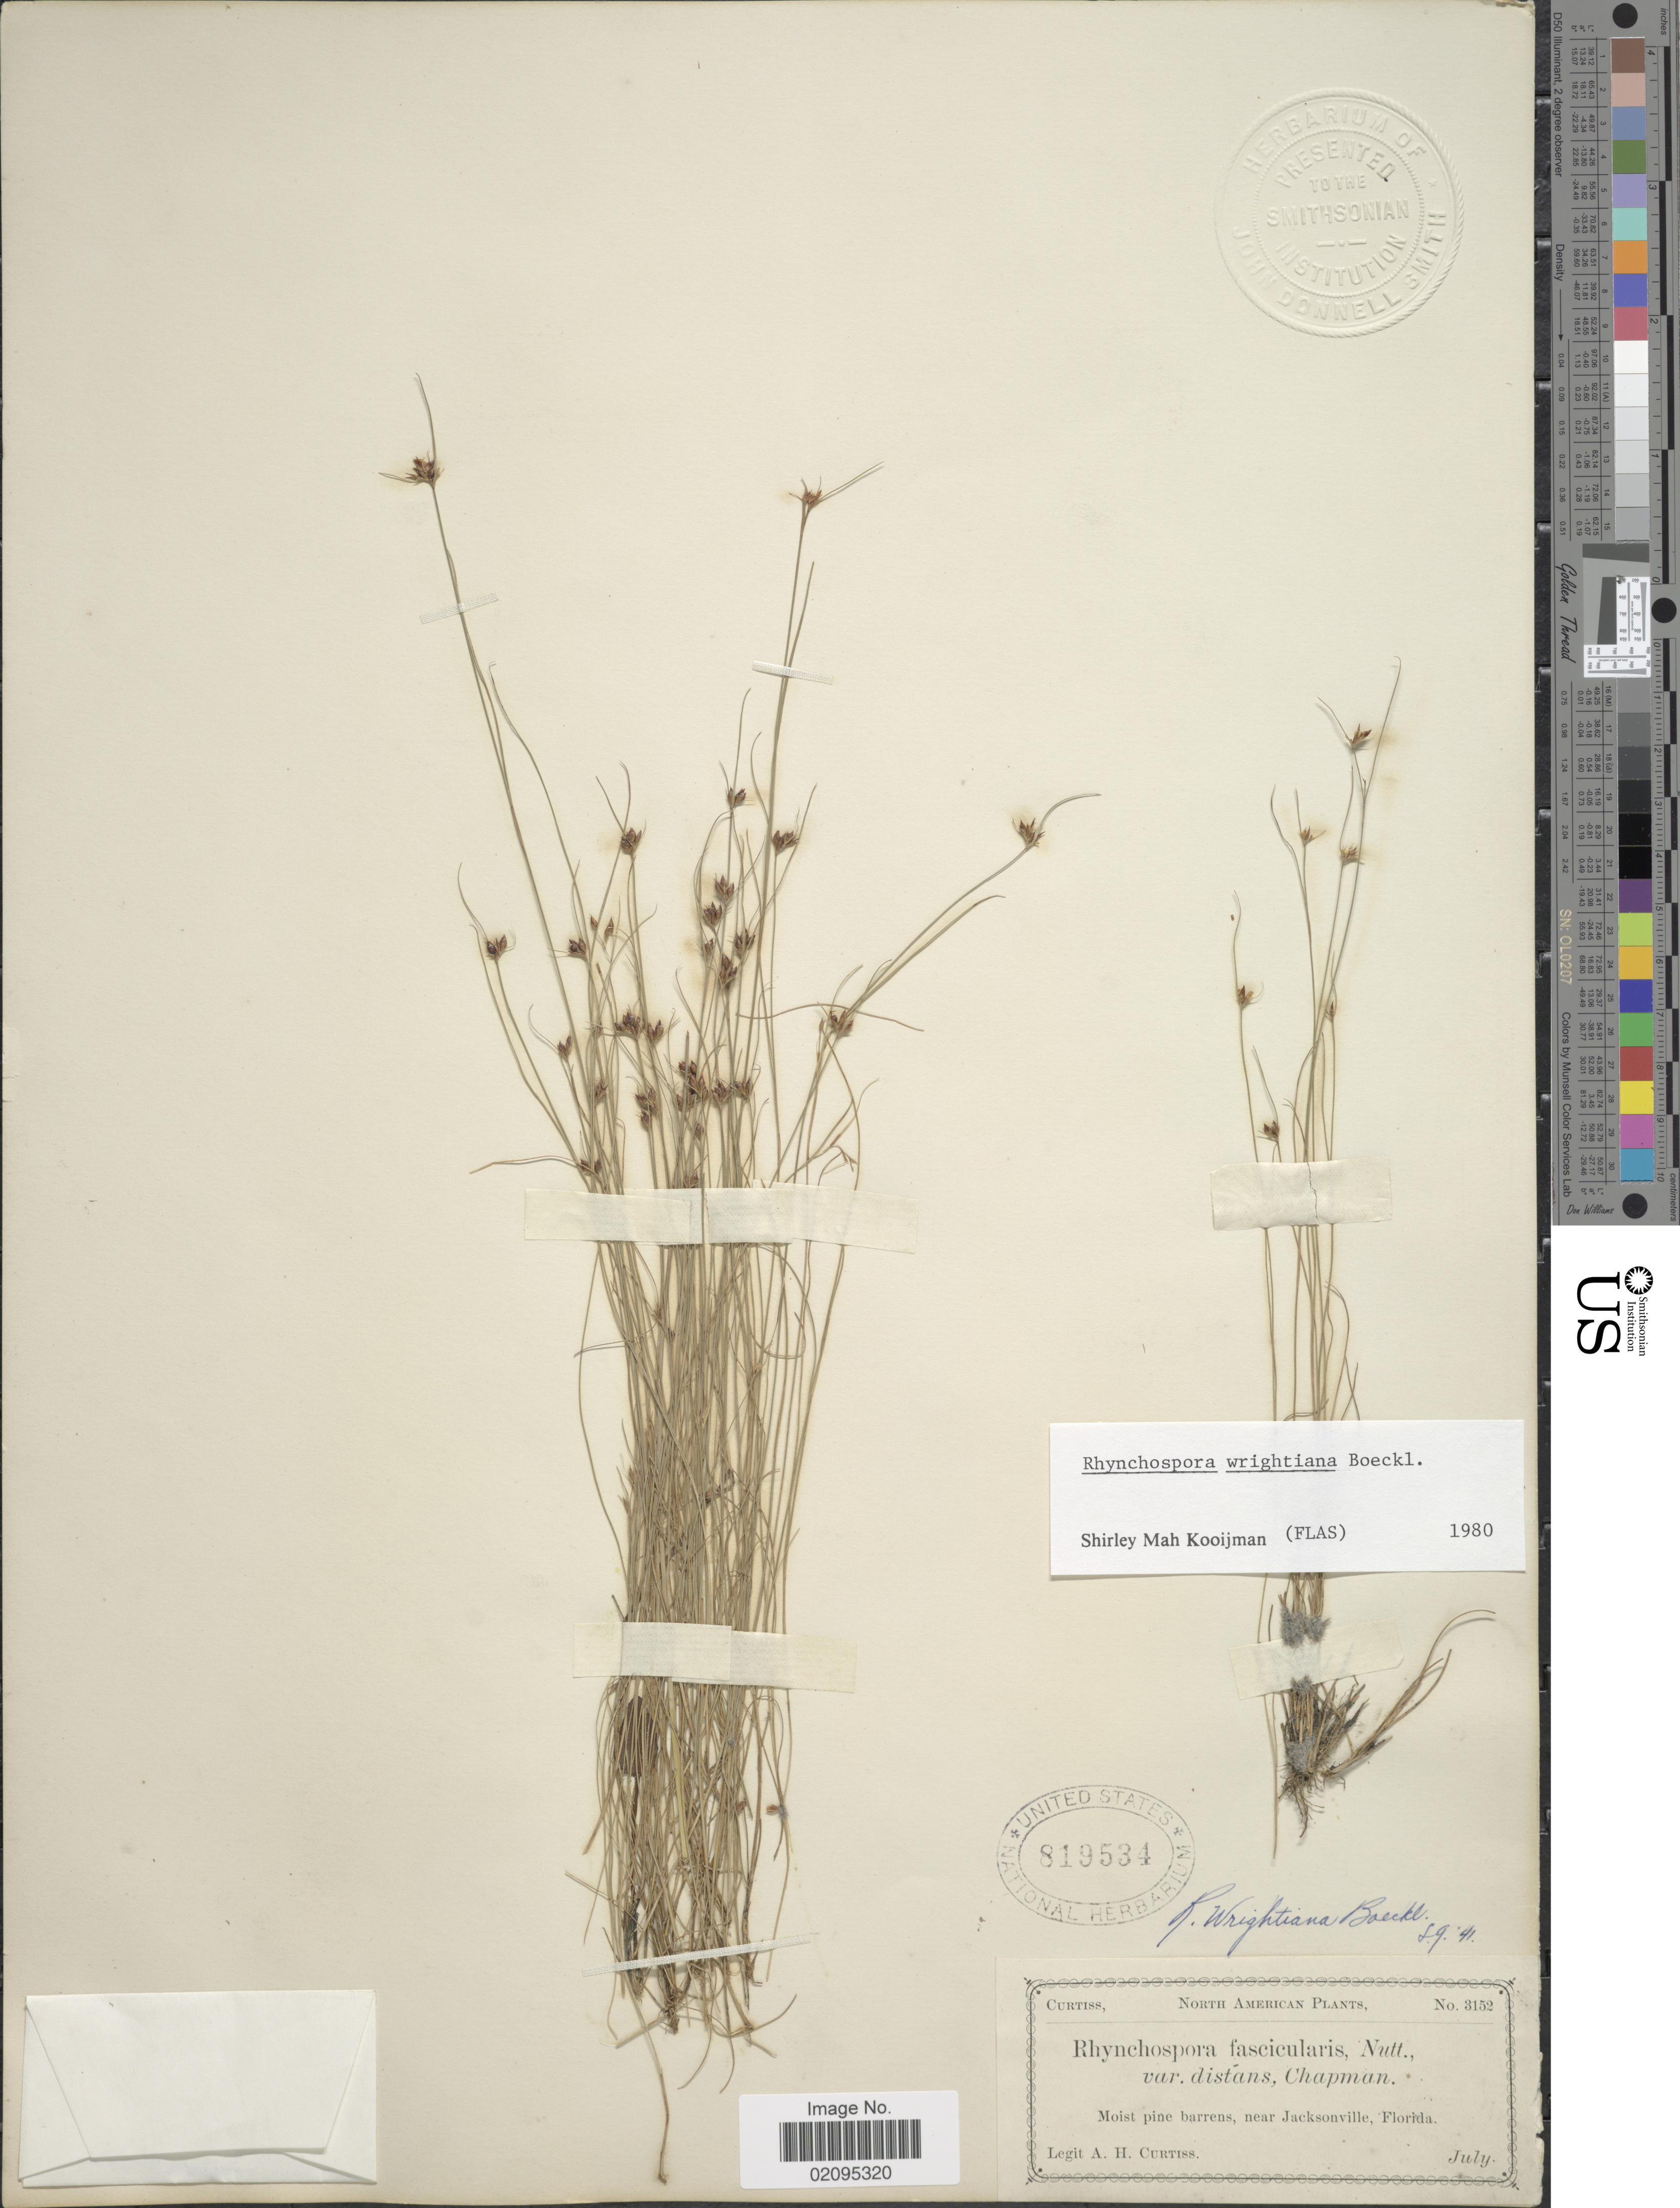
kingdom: Plantae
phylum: Tracheophyta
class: Liliopsida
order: Poales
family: Cyperaceae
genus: Rhynchospora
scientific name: Rhynchospora wrightiana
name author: Boeckeler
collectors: A. H. Curtiss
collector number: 3152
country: United States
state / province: Florida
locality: Moist pine barrens, near Jacksonville.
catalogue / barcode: US 819534